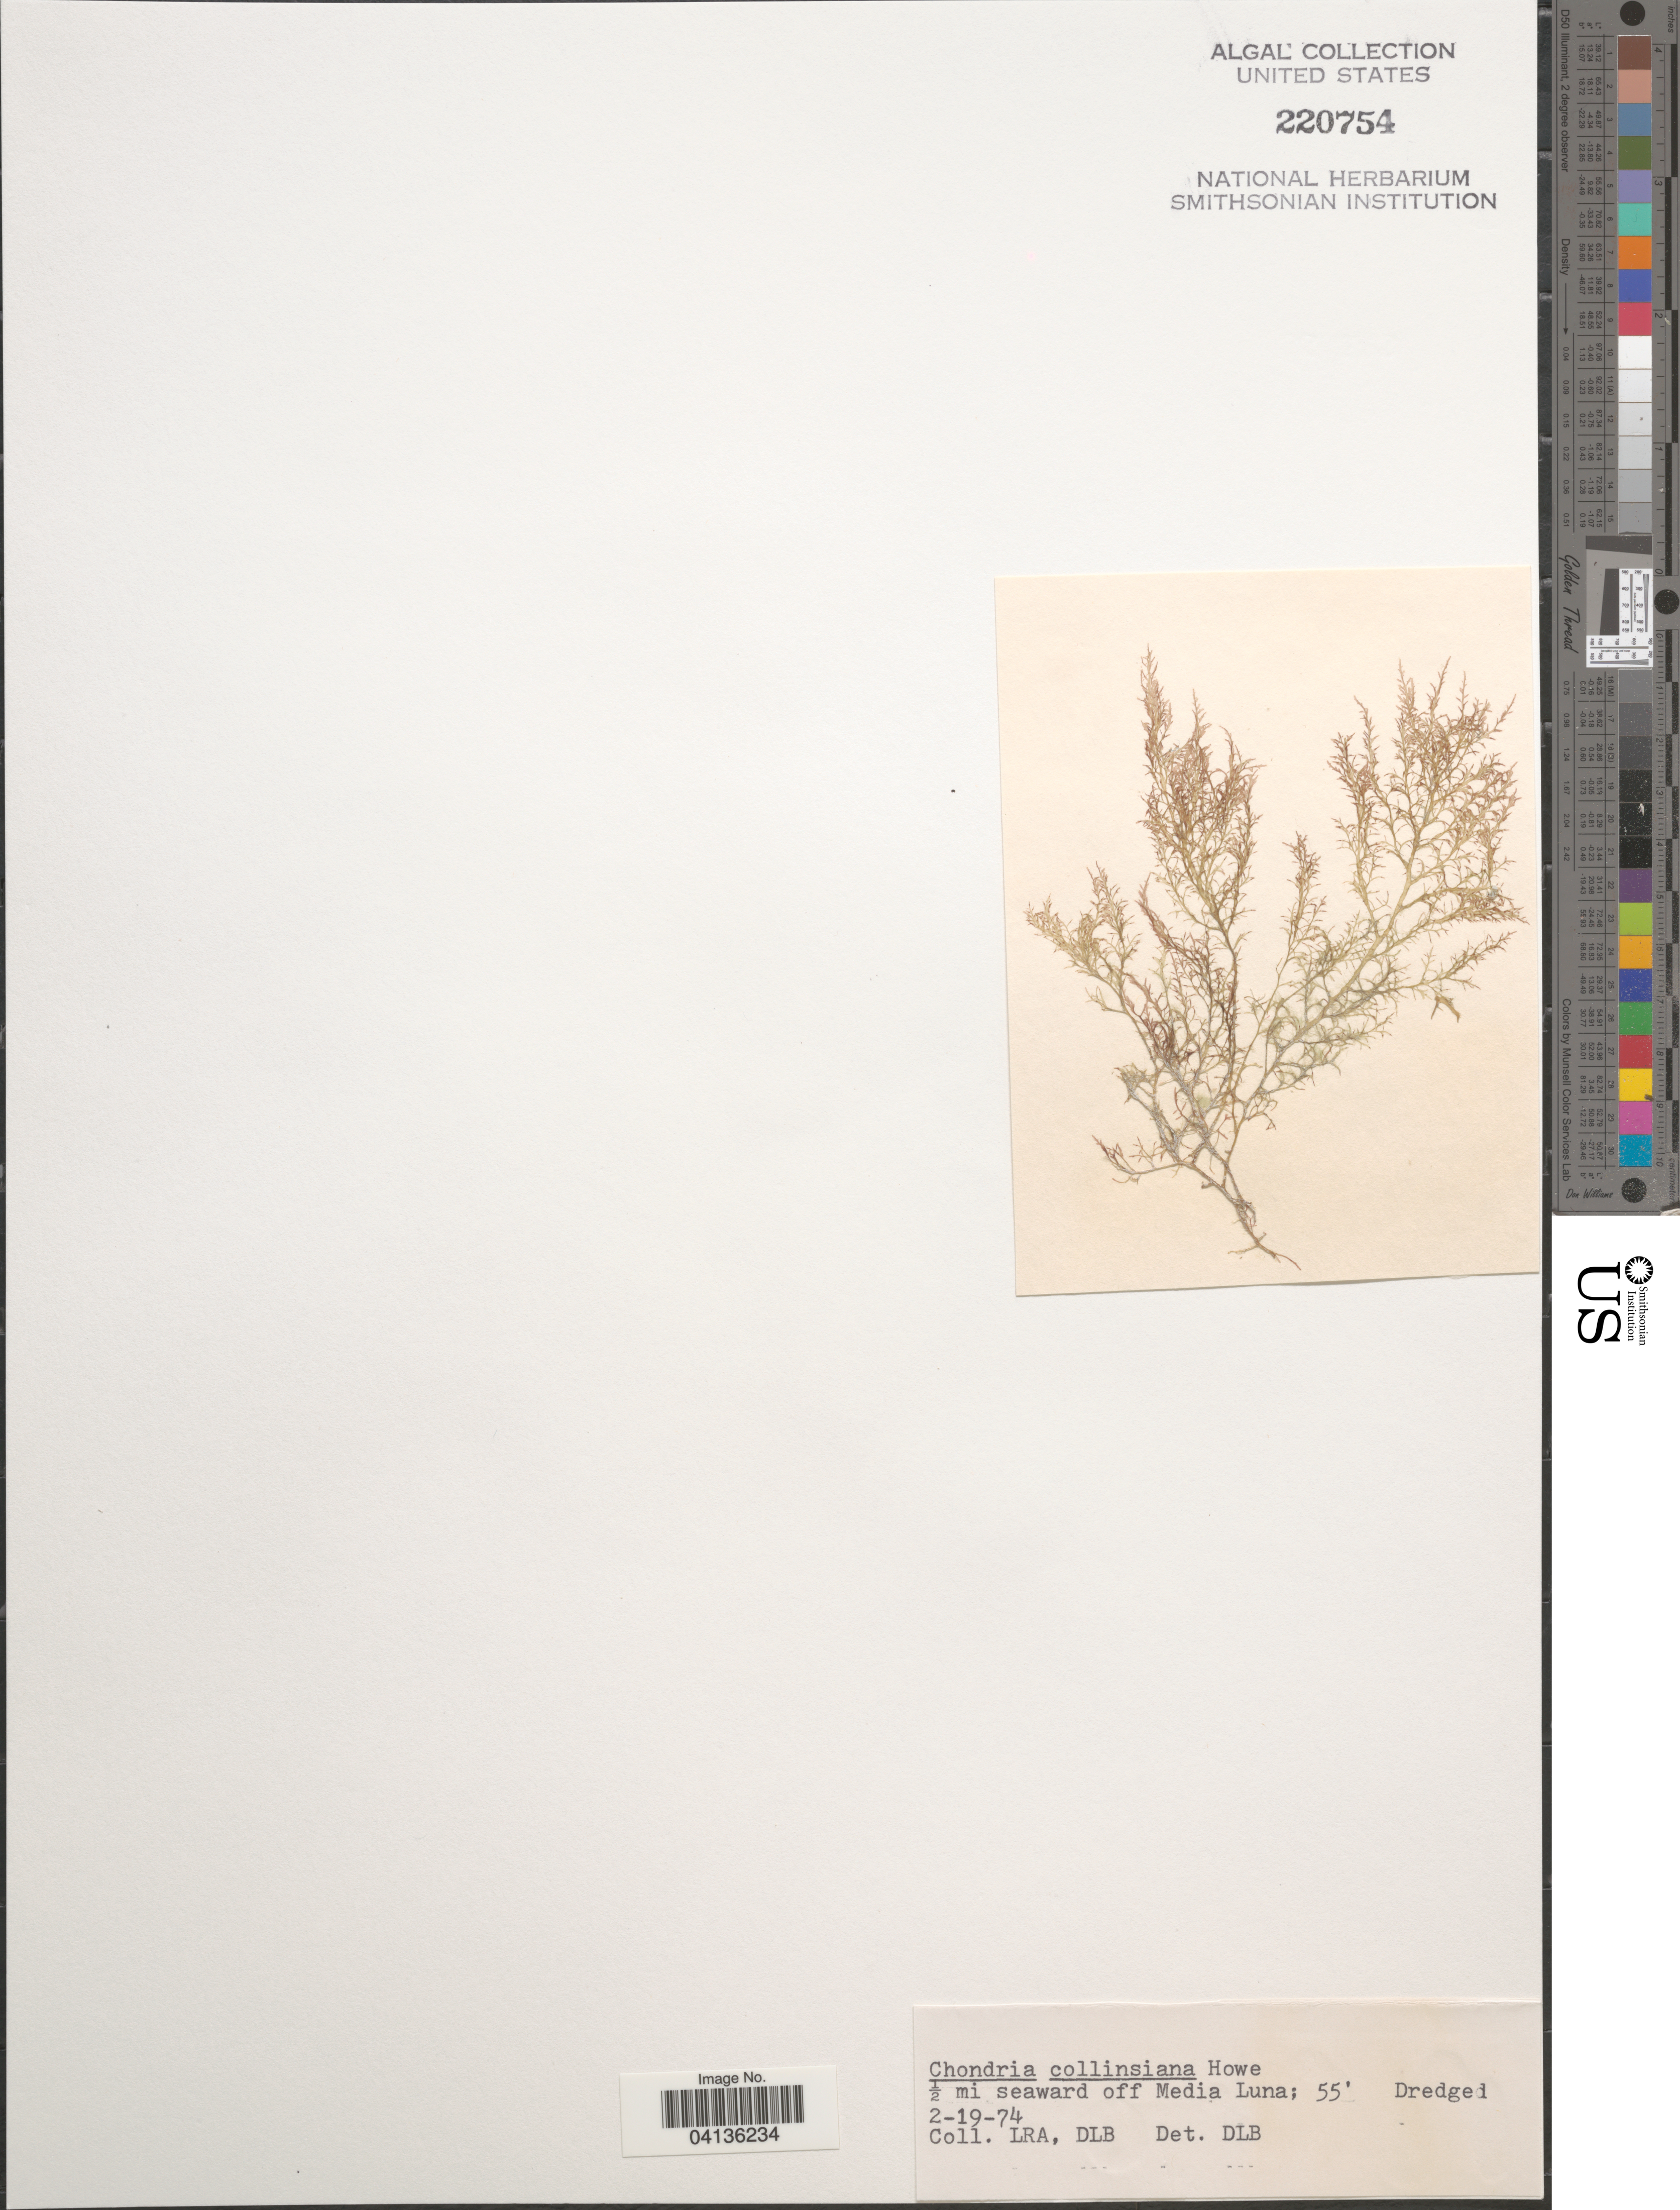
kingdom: Plantae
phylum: Rhodophyta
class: Florideophyceae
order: Ceramiales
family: Rhodomelaceae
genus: Chondria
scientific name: Chondria collinsiana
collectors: L. R. A. & D. L. B.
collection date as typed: Transcribed d/m/y: 19/2/74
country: Puerto Rico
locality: ½ mi seaward off Media Luna.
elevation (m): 17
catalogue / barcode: US 220754